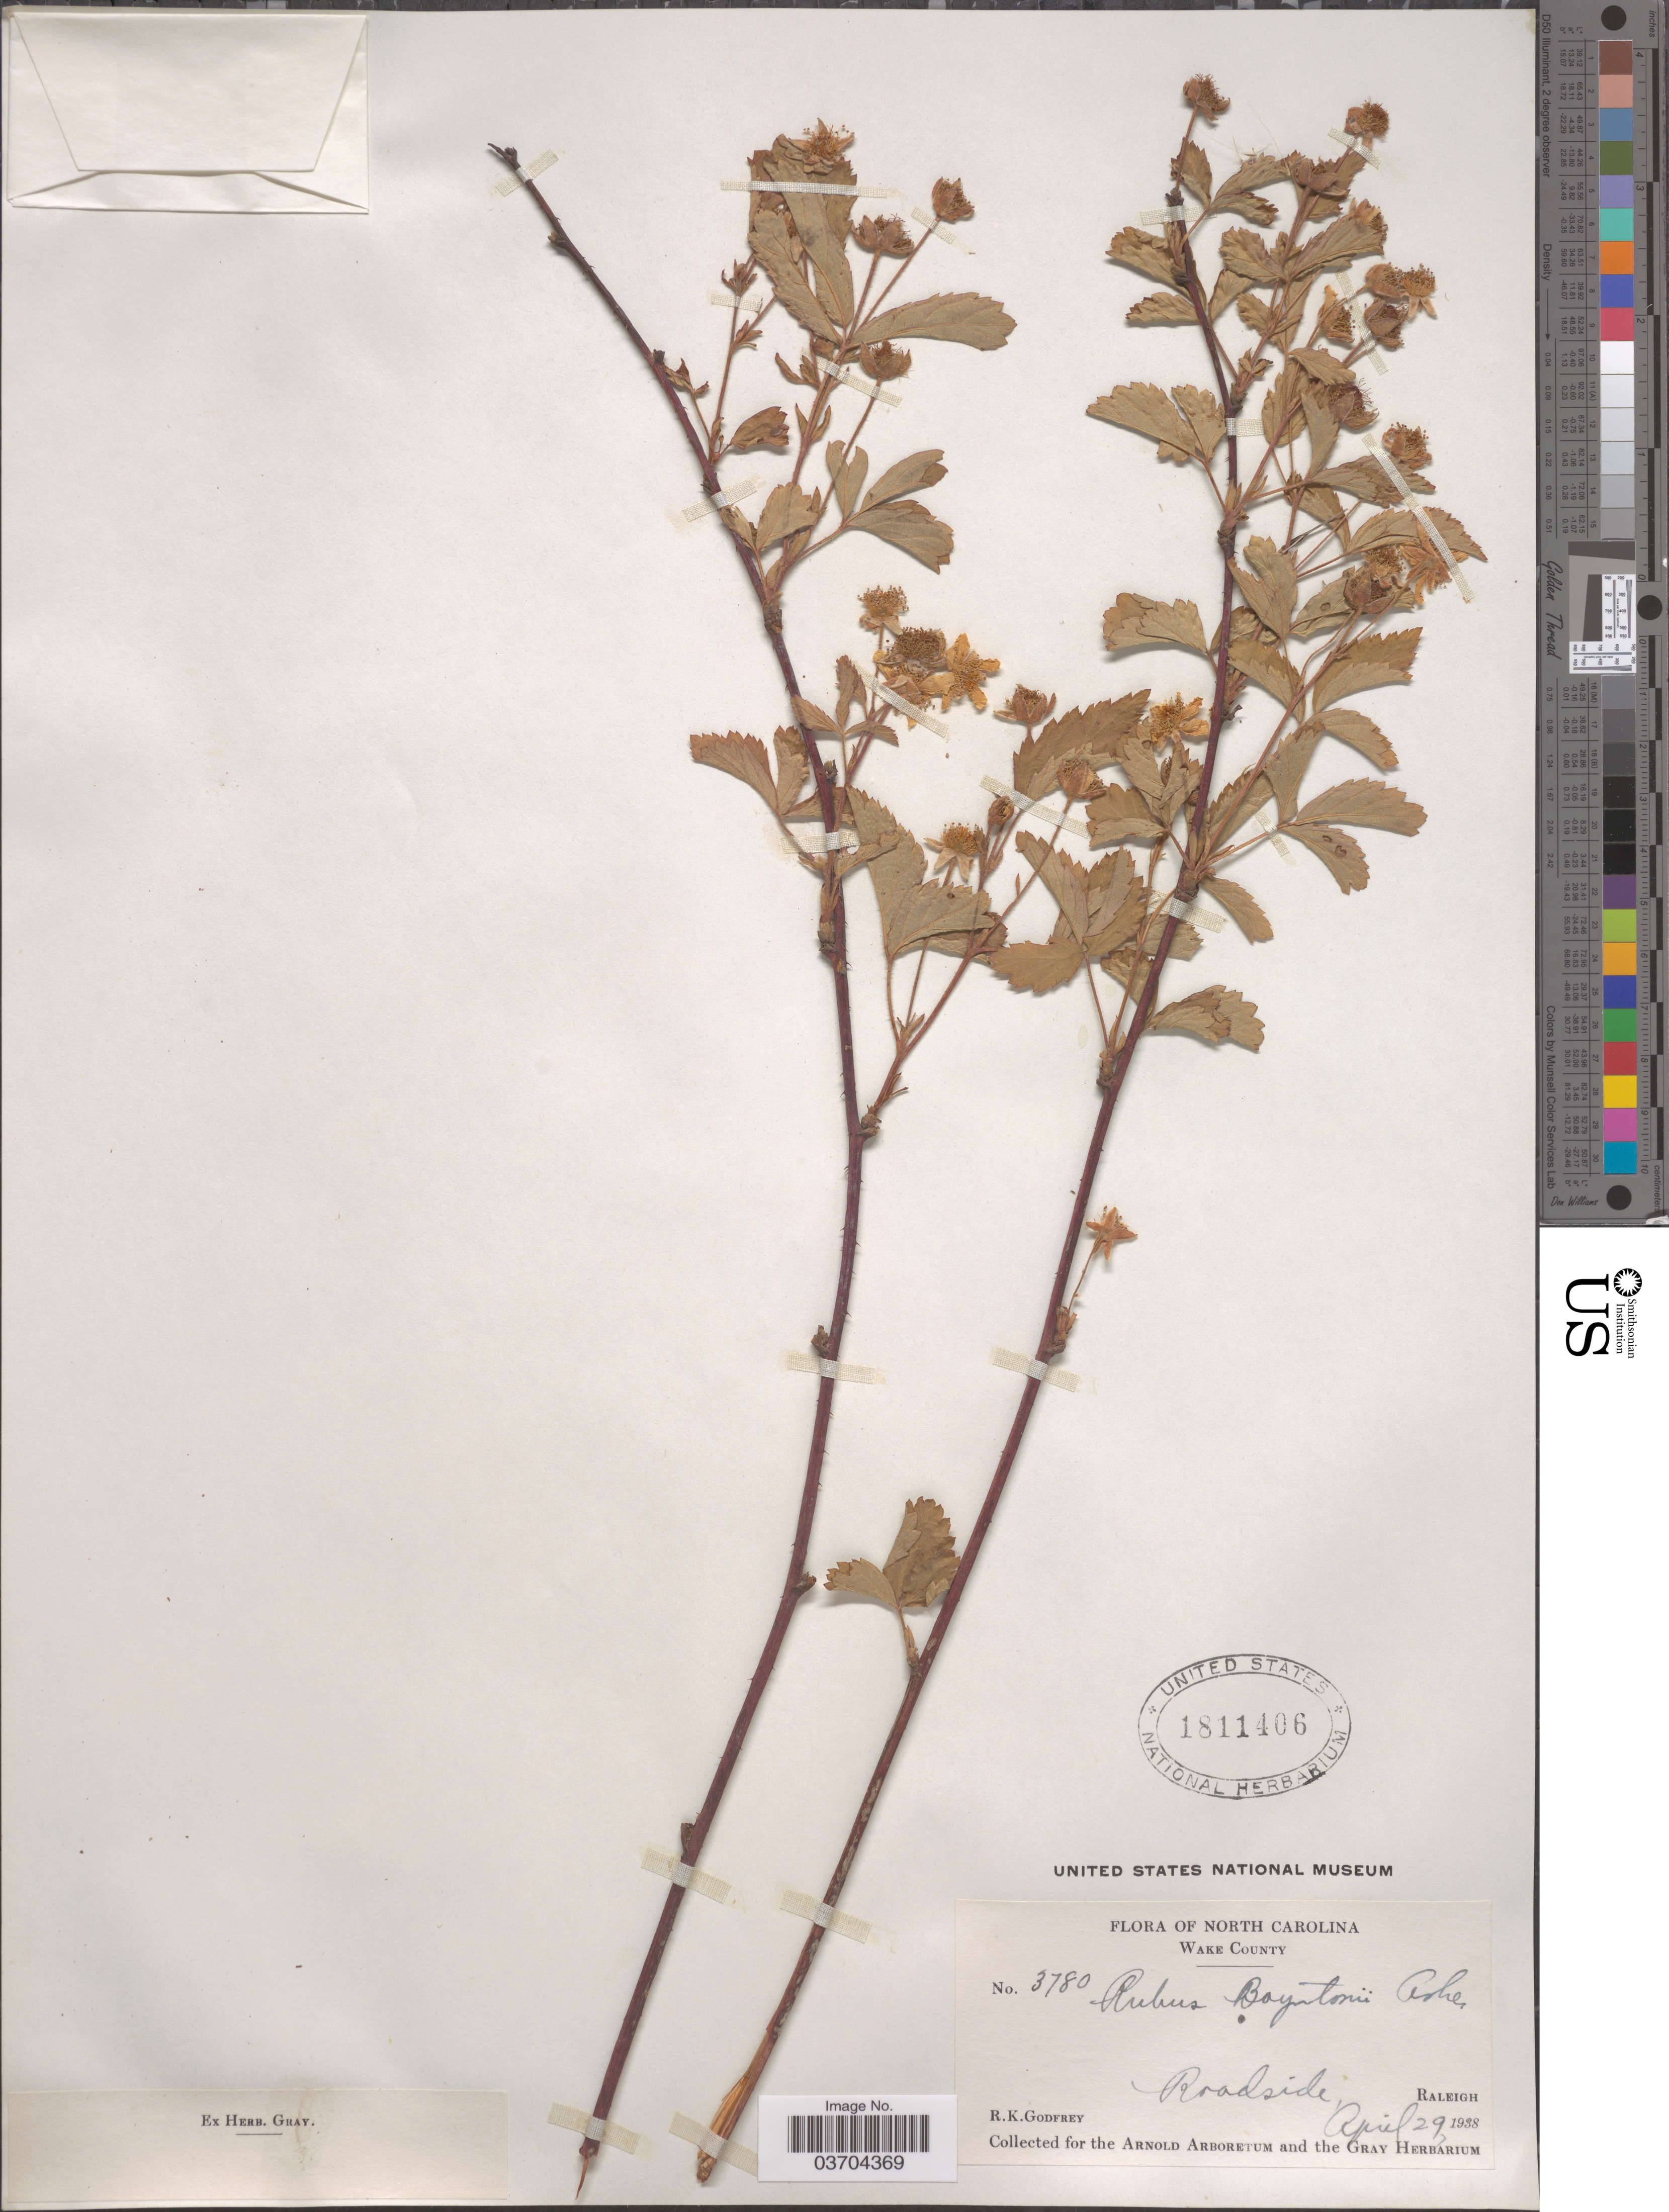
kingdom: Plantae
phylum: Tracheophyta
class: Magnoliopsida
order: Rosales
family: Rosaceae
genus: Rubus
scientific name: Rubus boyntonii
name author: Ashe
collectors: R. K. Godfrey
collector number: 3780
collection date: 1938-04-29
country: United States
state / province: North Carolina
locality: Wake County. Roadside, Raleigh.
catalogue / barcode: US 1811406